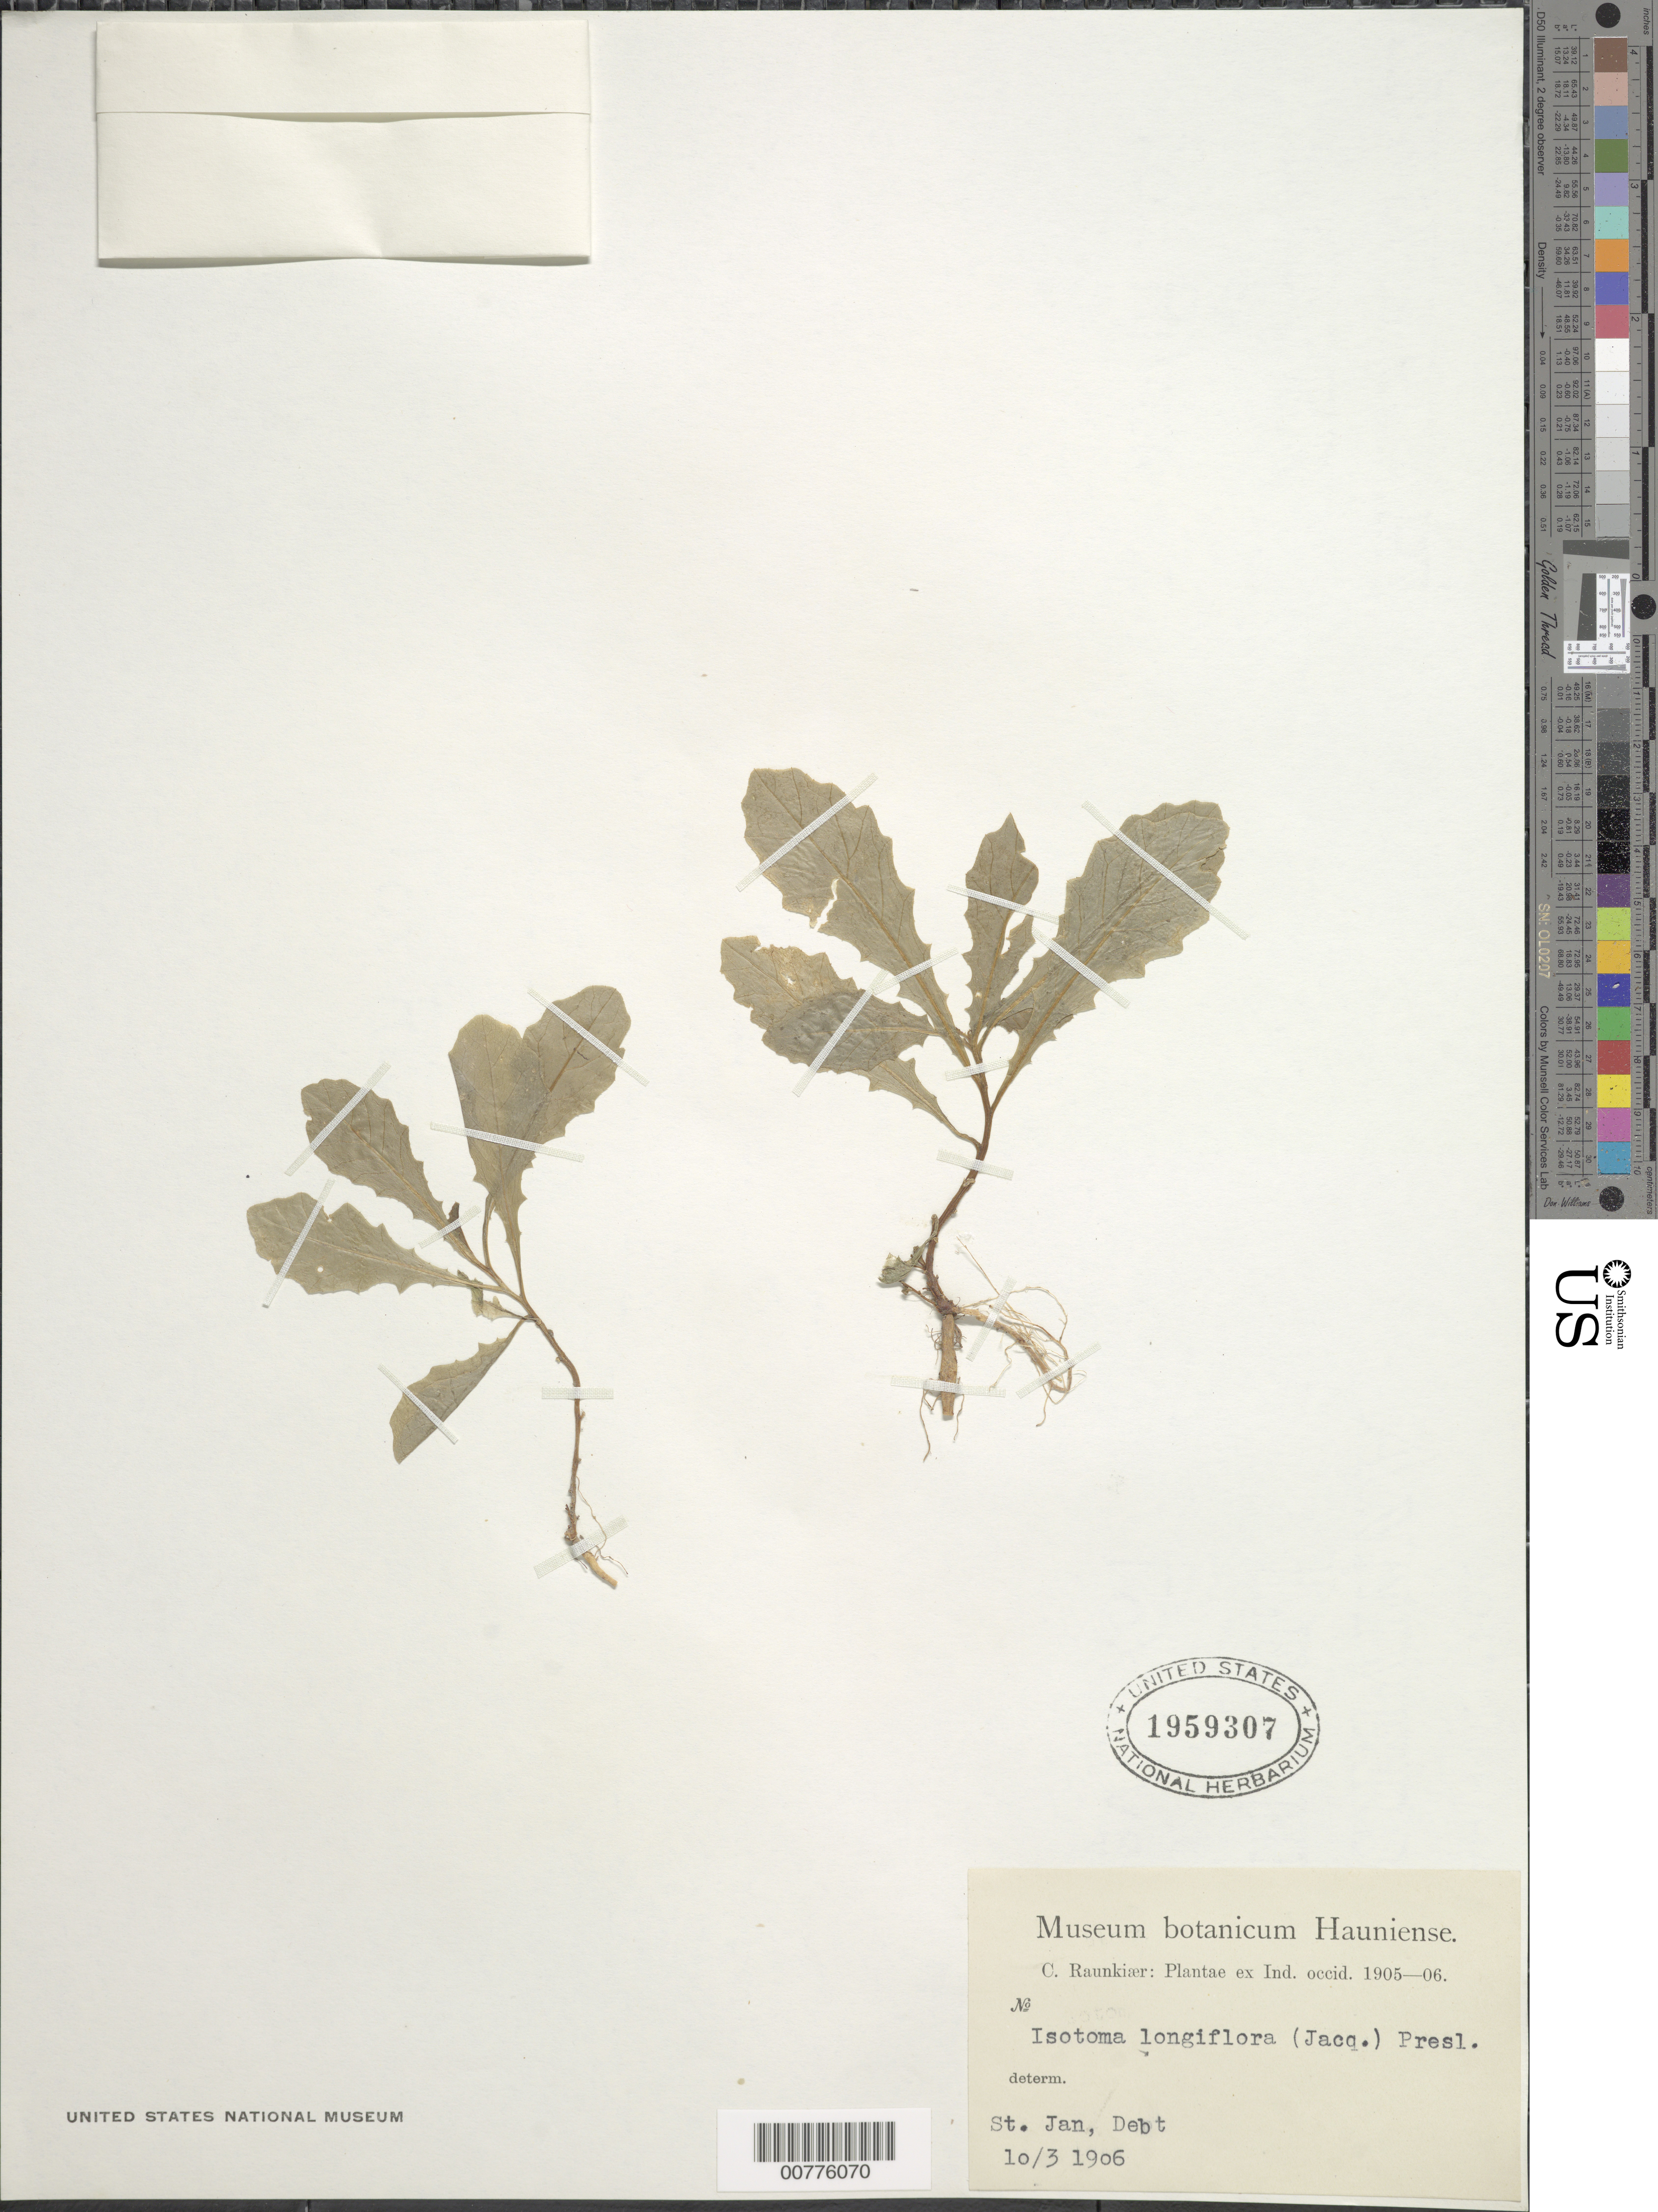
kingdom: Plantae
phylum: Tracheophyta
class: Magnoliopsida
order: Asterales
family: Campanulaceae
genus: Isotoma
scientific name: Isotoma longiflora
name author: (L.) C. Presl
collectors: C. Raunkiær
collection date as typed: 10 Oct 1906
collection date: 1906-10-10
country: U.S. Virgin Islands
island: St. John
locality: Debt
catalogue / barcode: US 1959307